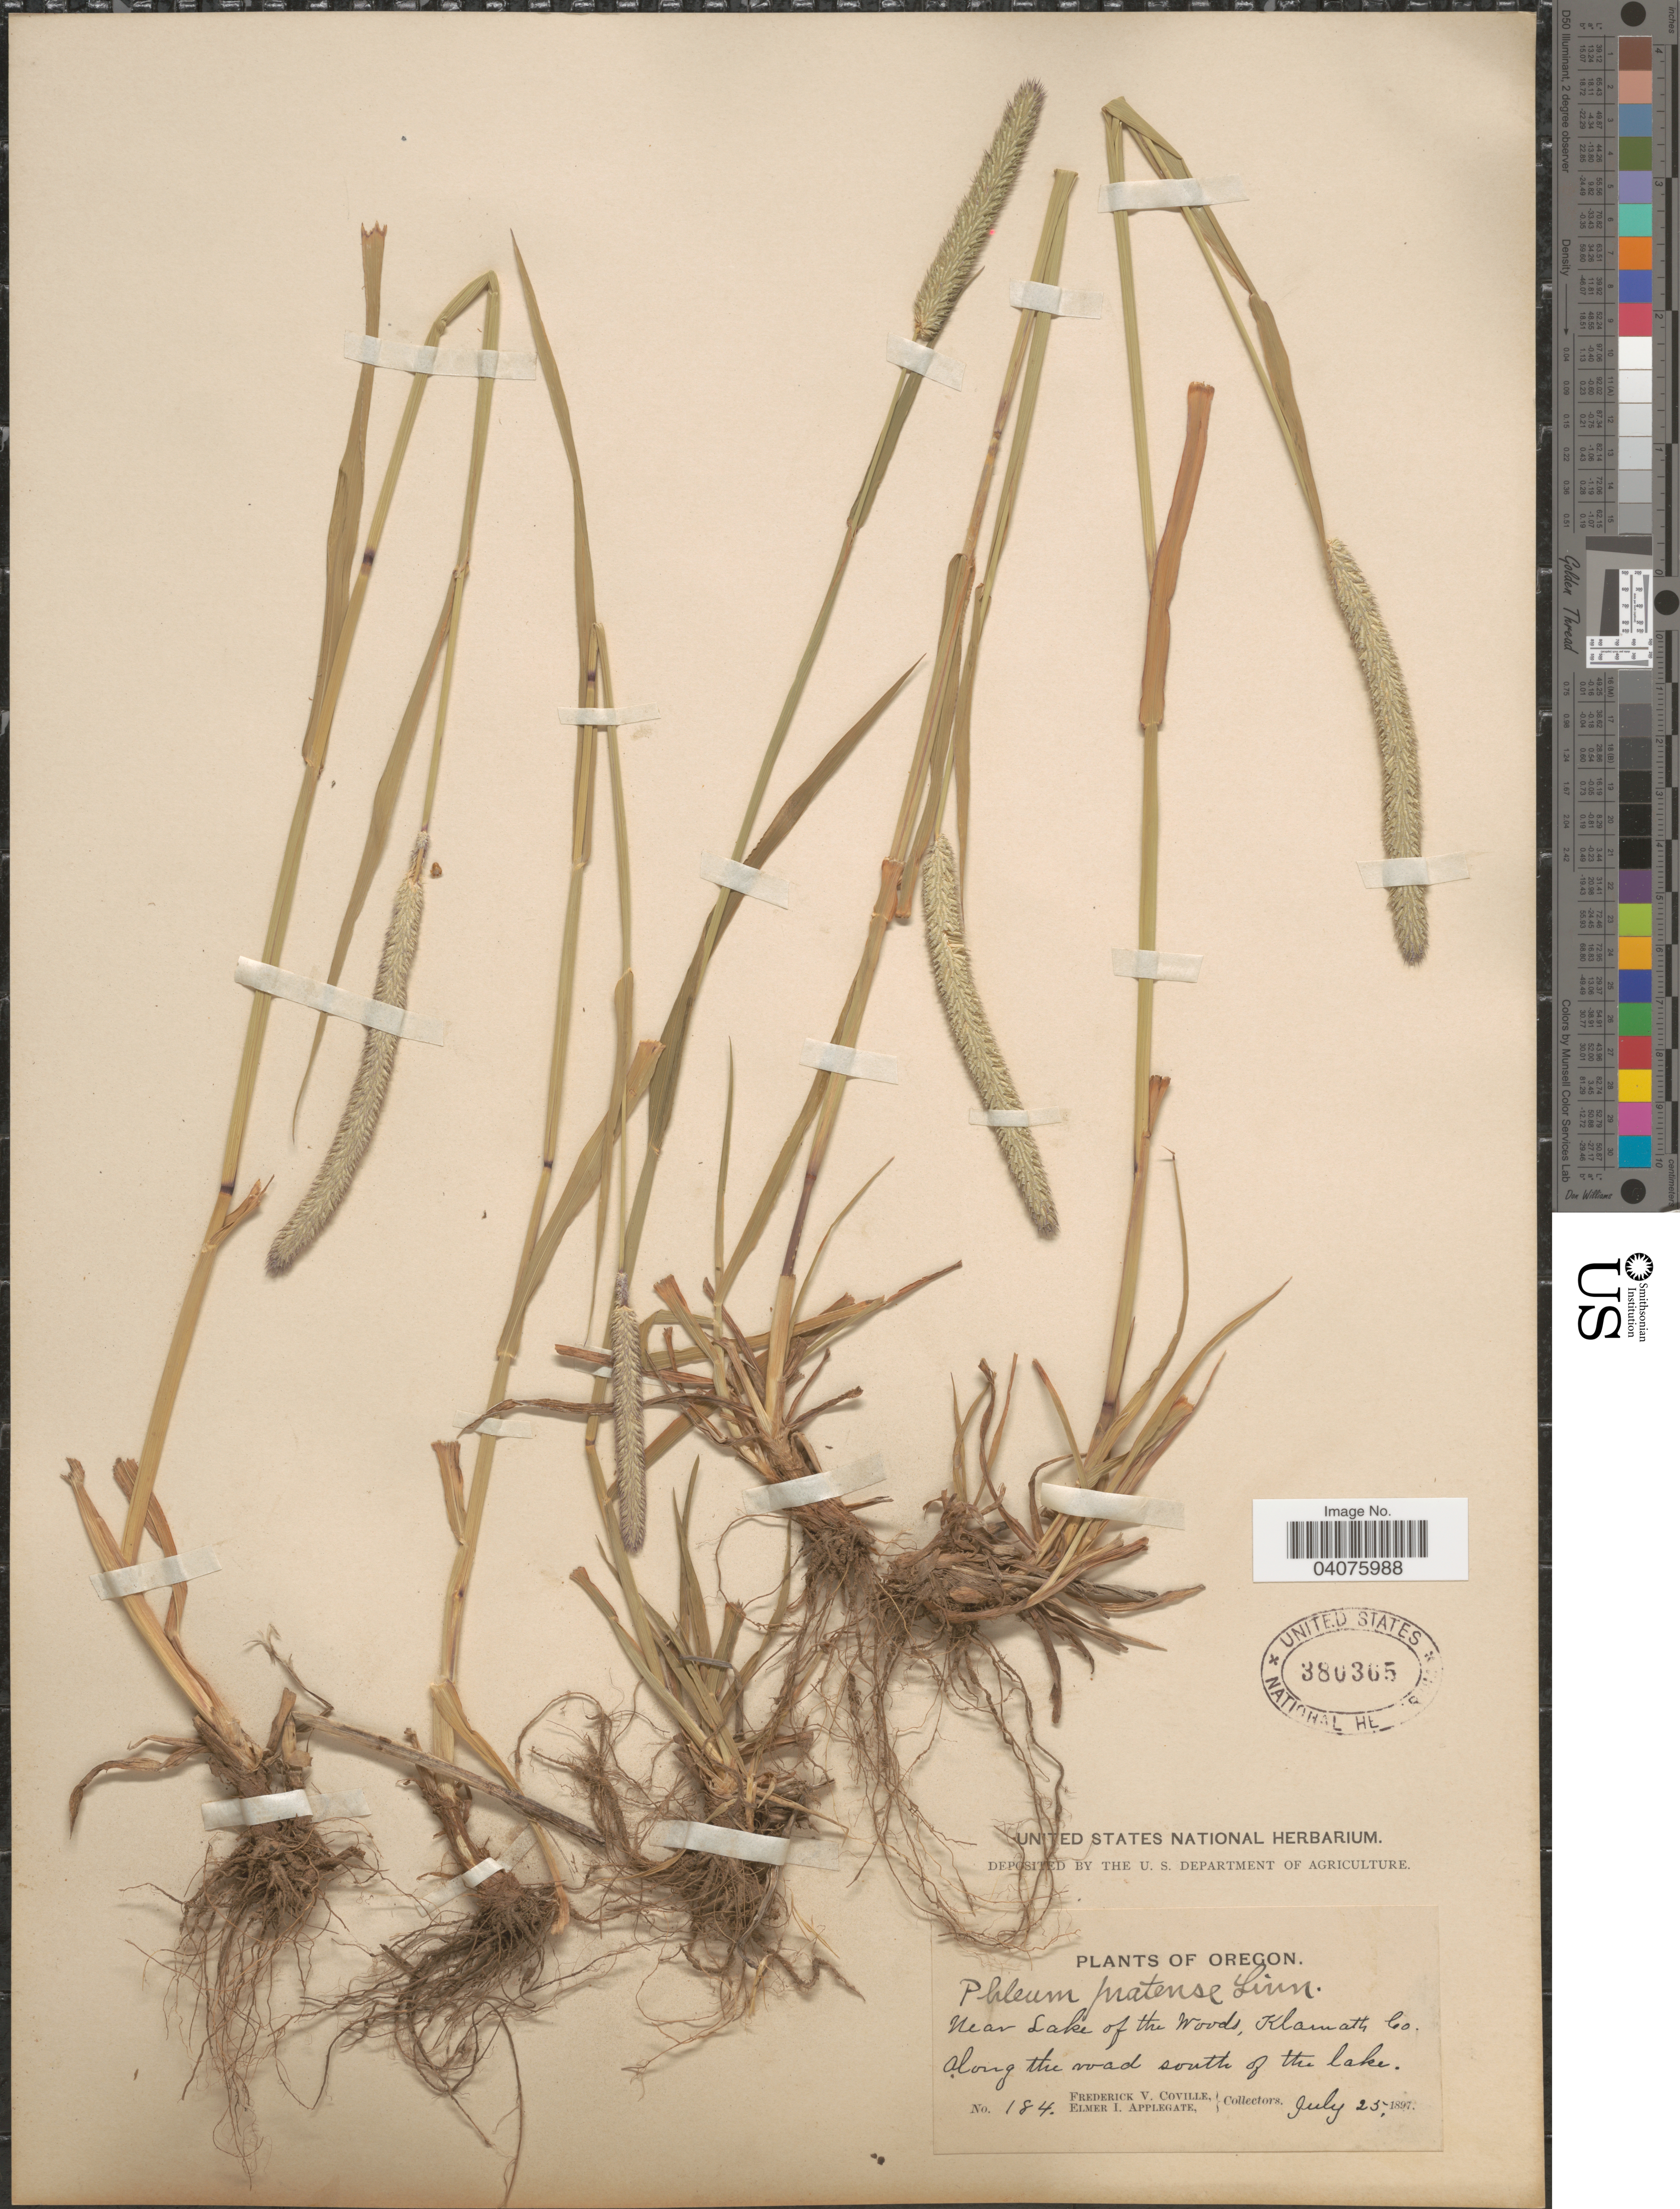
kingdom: Plantae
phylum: Tracheophyta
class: Liliopsida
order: Poales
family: Poaceae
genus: Phleum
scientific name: Phleum pratense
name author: L.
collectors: F. V. Coville & E. I. Applegate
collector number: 184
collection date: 1897-07-25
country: United States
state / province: Oregon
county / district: Klamath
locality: Near Lake of the Woods, Klamath Co. Along the road south of the lake.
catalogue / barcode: US 380365